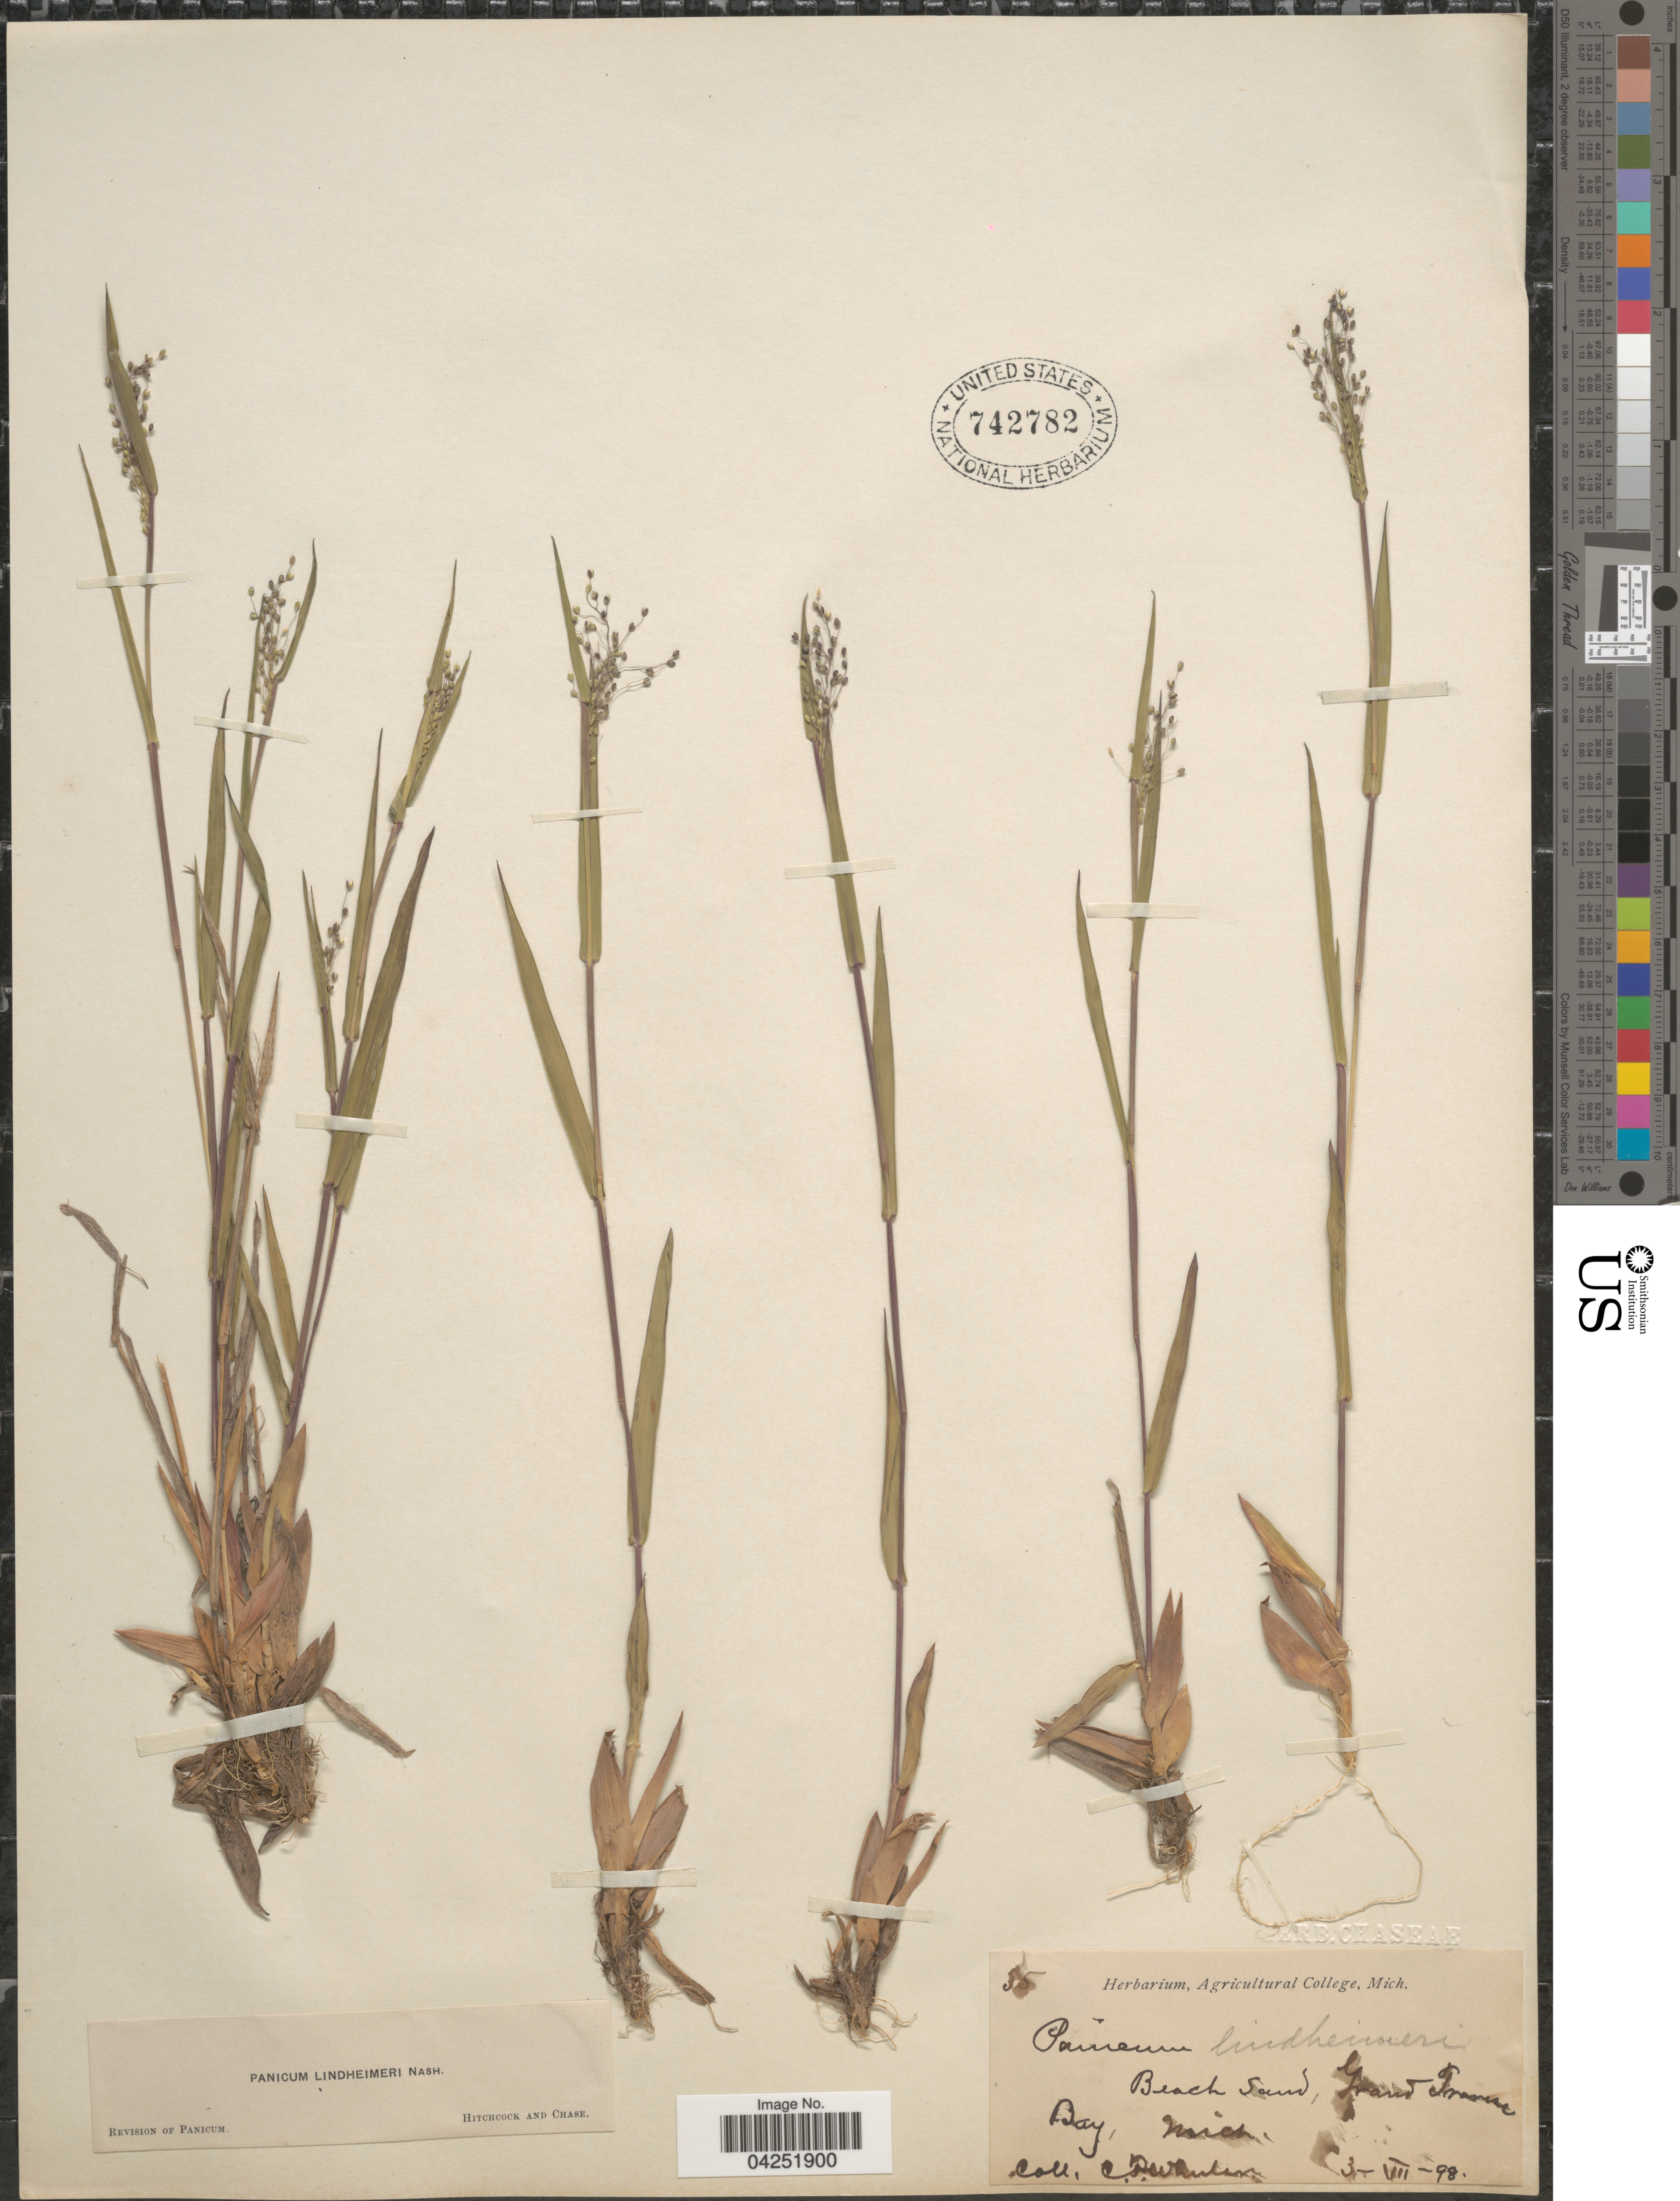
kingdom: Plantae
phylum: Tracheophyta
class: Liliopsida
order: Poales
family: Poaceae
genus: Dichanthelium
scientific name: Dichanthelium acuminatum var. lindheimeri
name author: (Nash) Gould & C.A. Clark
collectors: C. Wheeler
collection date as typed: Transcribed d/m/y: 3/7/98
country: United States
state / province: Michigan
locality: Beach Sand, Grand Traverse Bay.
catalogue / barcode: US 742782